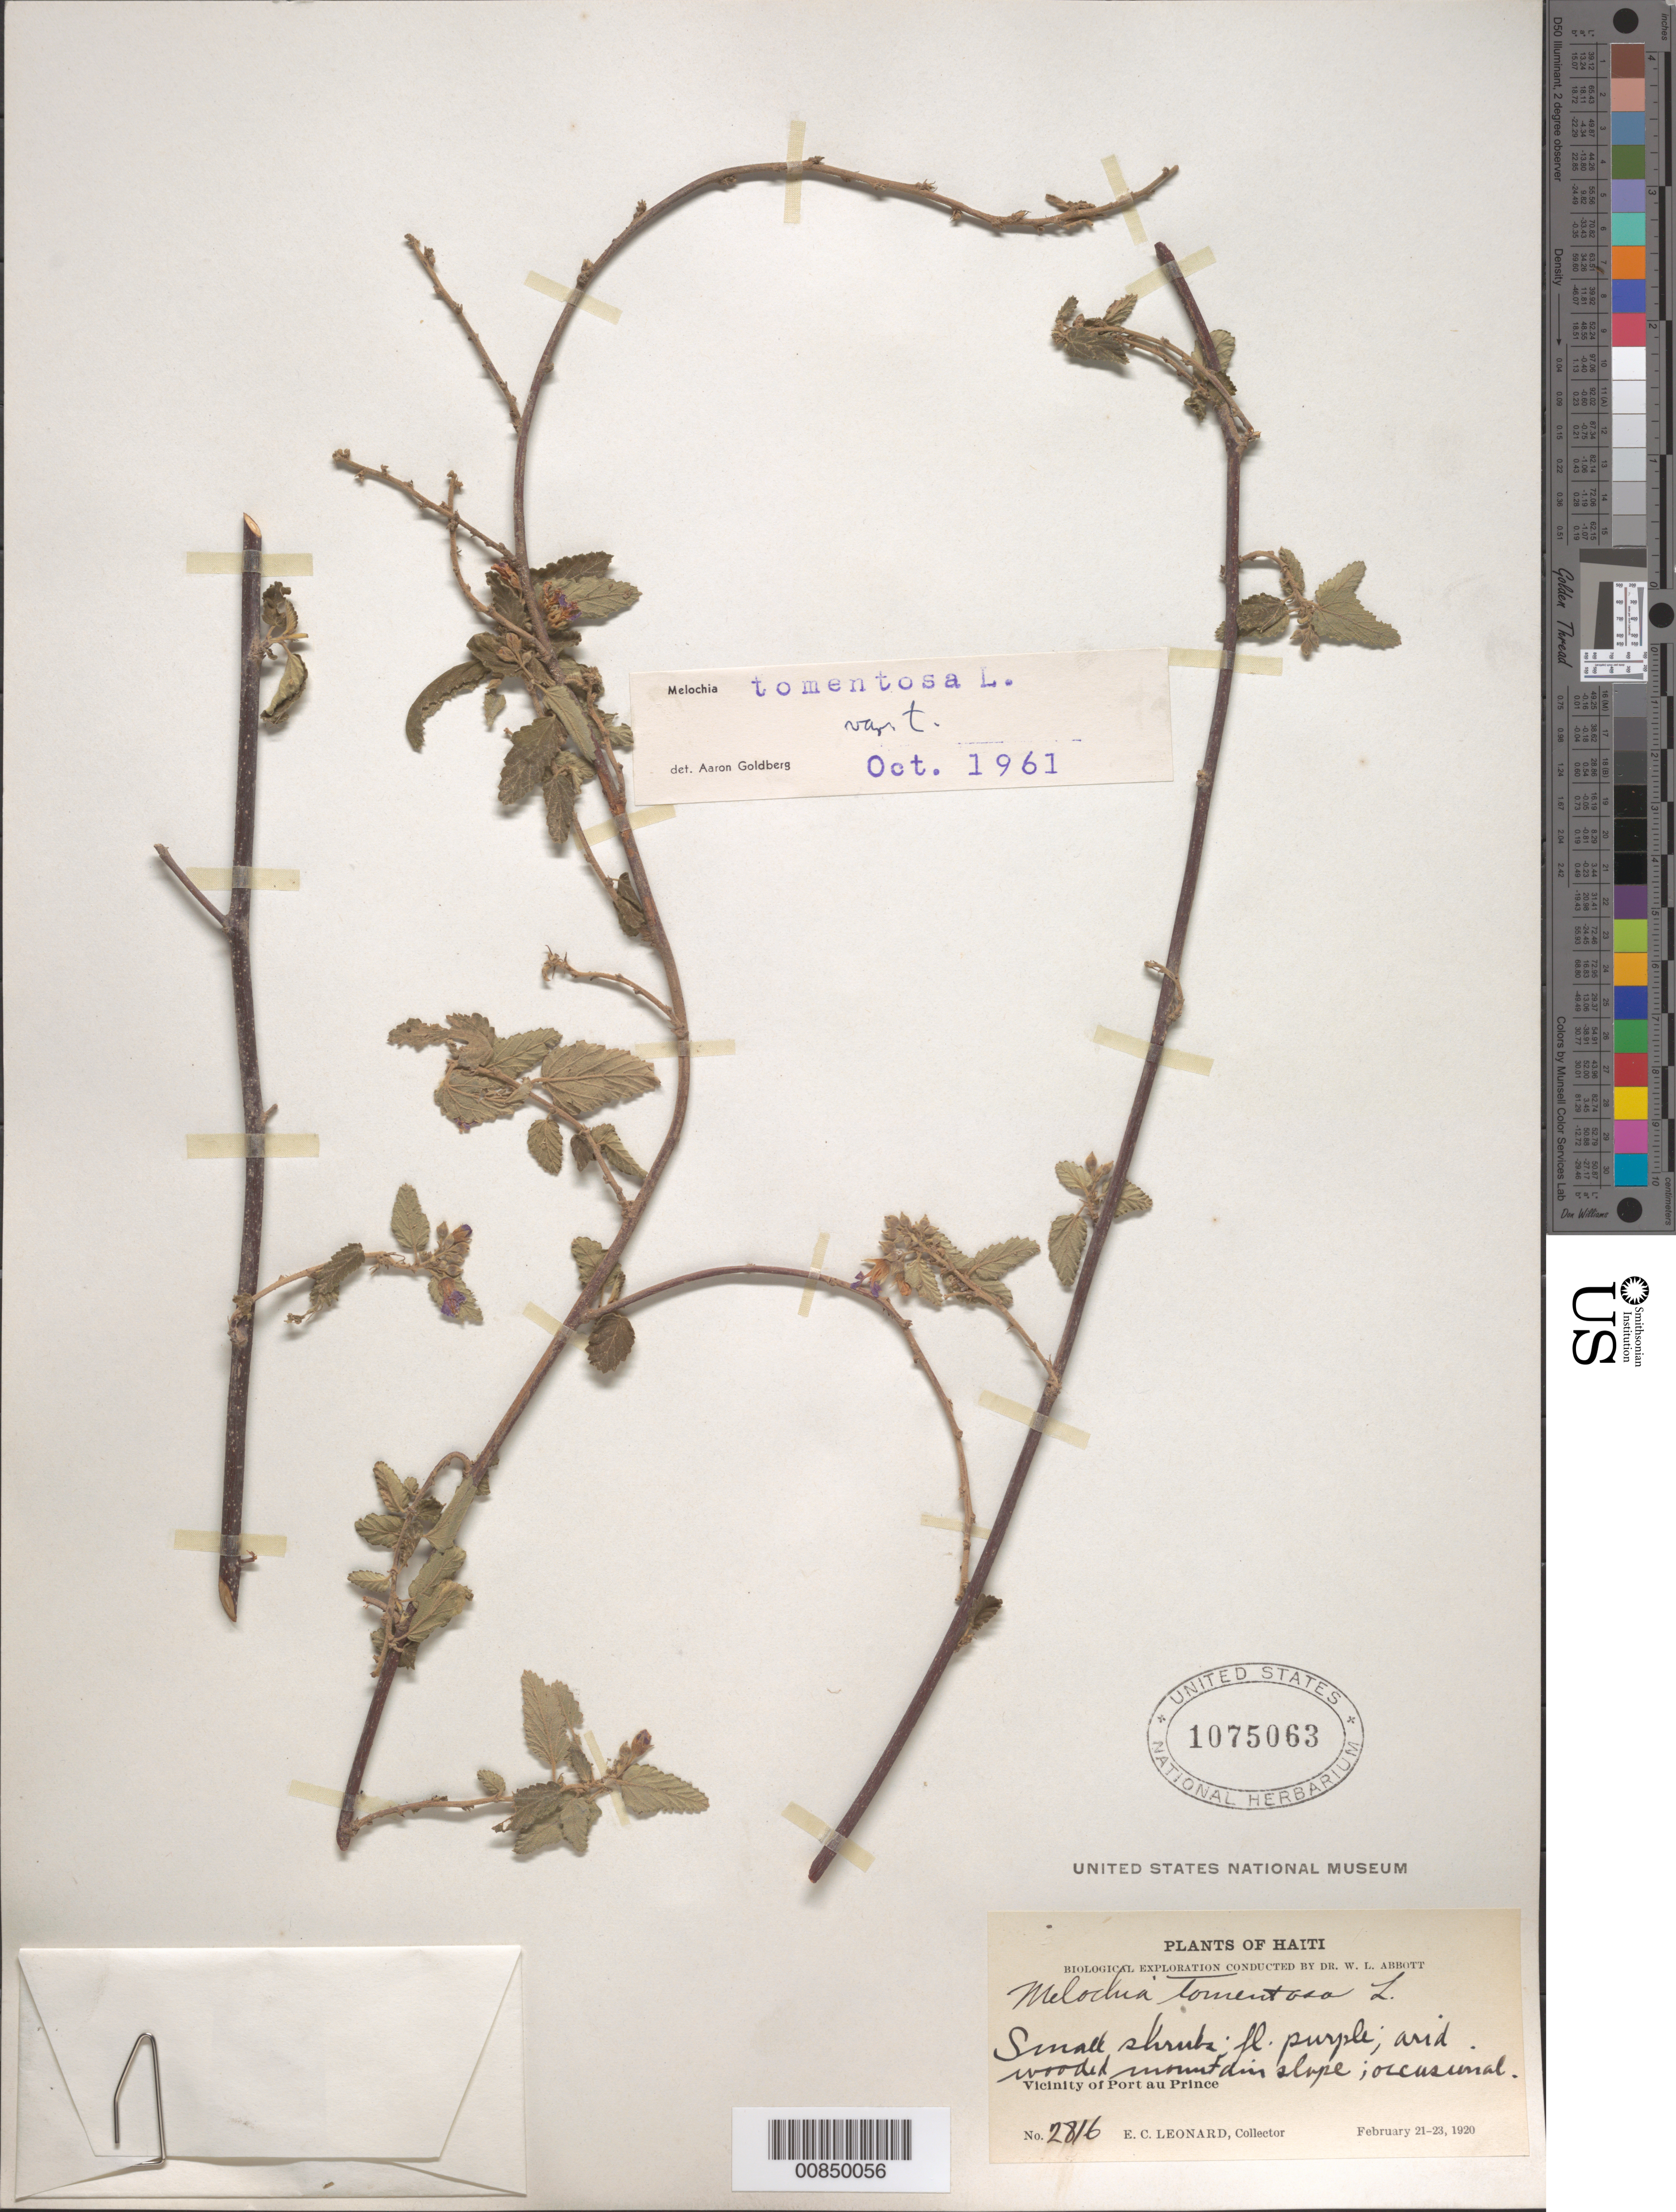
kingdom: Plantae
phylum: Tracheophyta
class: Magnoliopsida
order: Malvales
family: Malvaceae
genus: Melochia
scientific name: Melochia tomentosa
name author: L.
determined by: Goldberg, Aaron, (US), NMNH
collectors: E. C. Leonard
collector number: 2816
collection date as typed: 21 Feb 1920 to 23 Feb 1920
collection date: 1920-02-21/1920-02-23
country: Haiti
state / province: Ouest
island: Hispaniola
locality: Vicinity of Port au Prince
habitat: Arid wooded mountain slope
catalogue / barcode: US 1075063